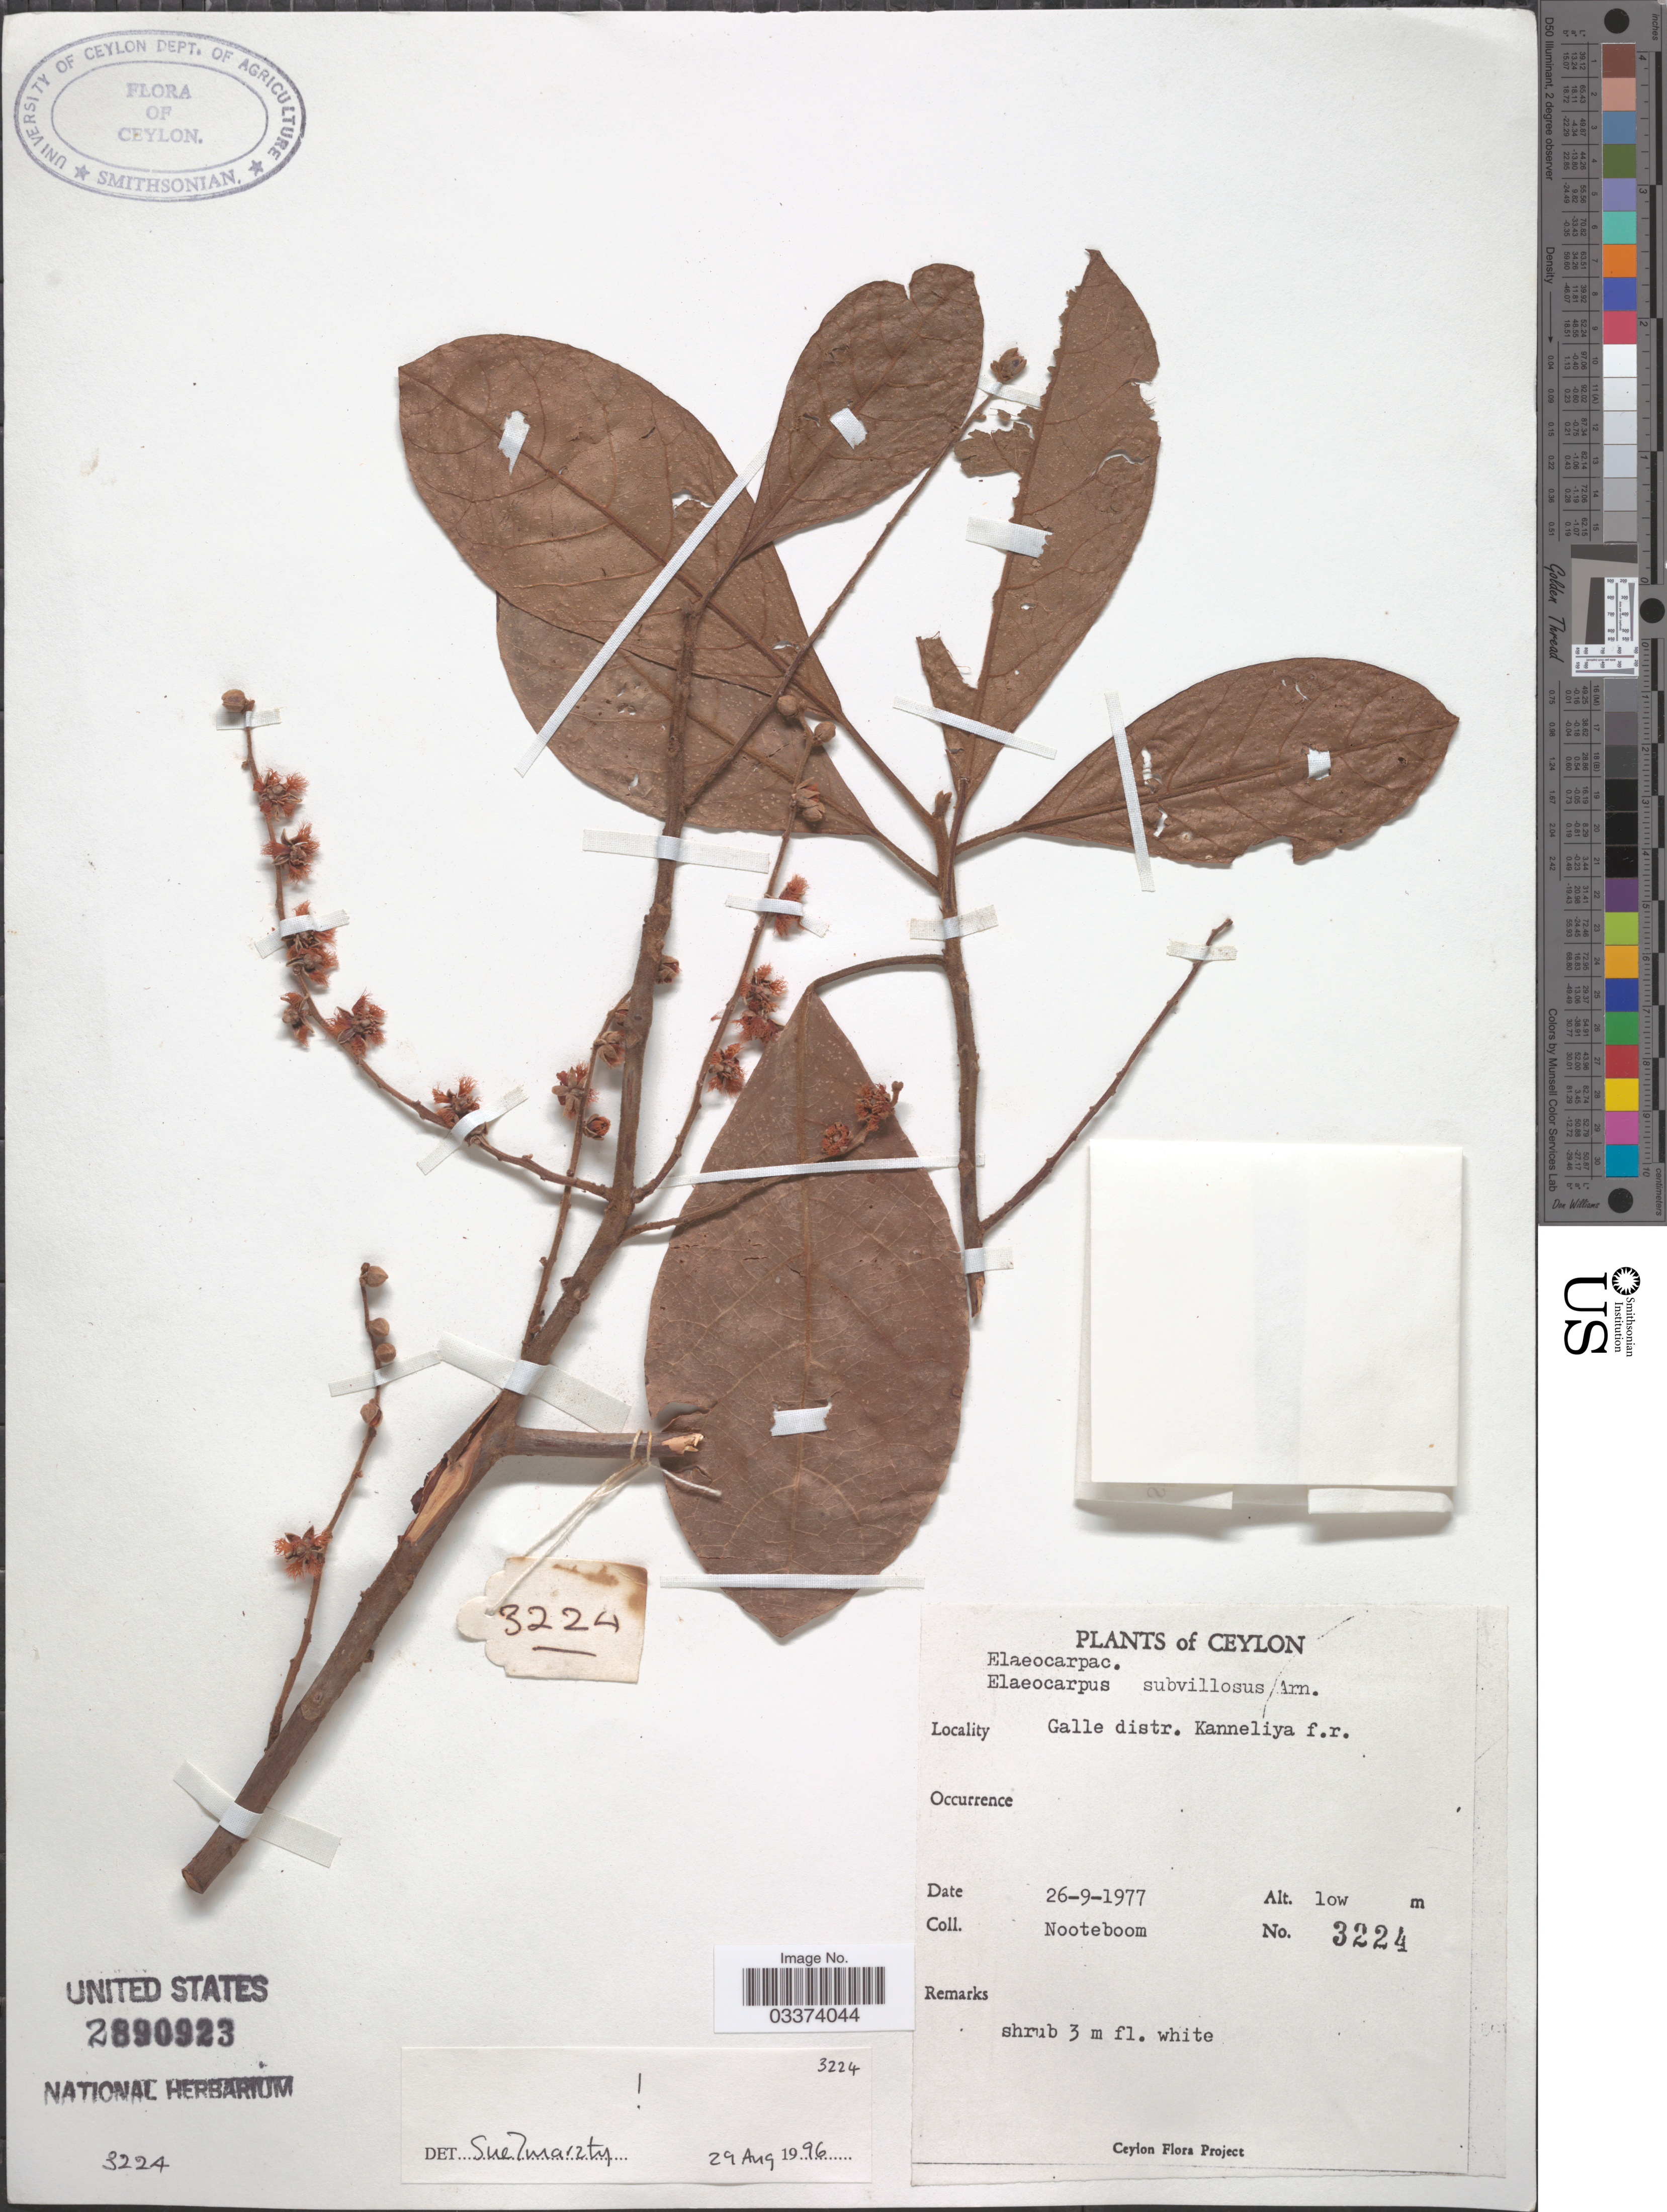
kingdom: Plantae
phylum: Tracheophyta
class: Magnoliopsida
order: Oxalidales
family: Elaeocarpaceae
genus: Elaeocarpus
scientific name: Elaeocarpus subvillosus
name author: Arn.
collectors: Nooteboom, --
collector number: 3224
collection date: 1977-09-26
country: Sri Lanka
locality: Ceylon. Galle distr. Kanneliya f.r.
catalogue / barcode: US 2890923